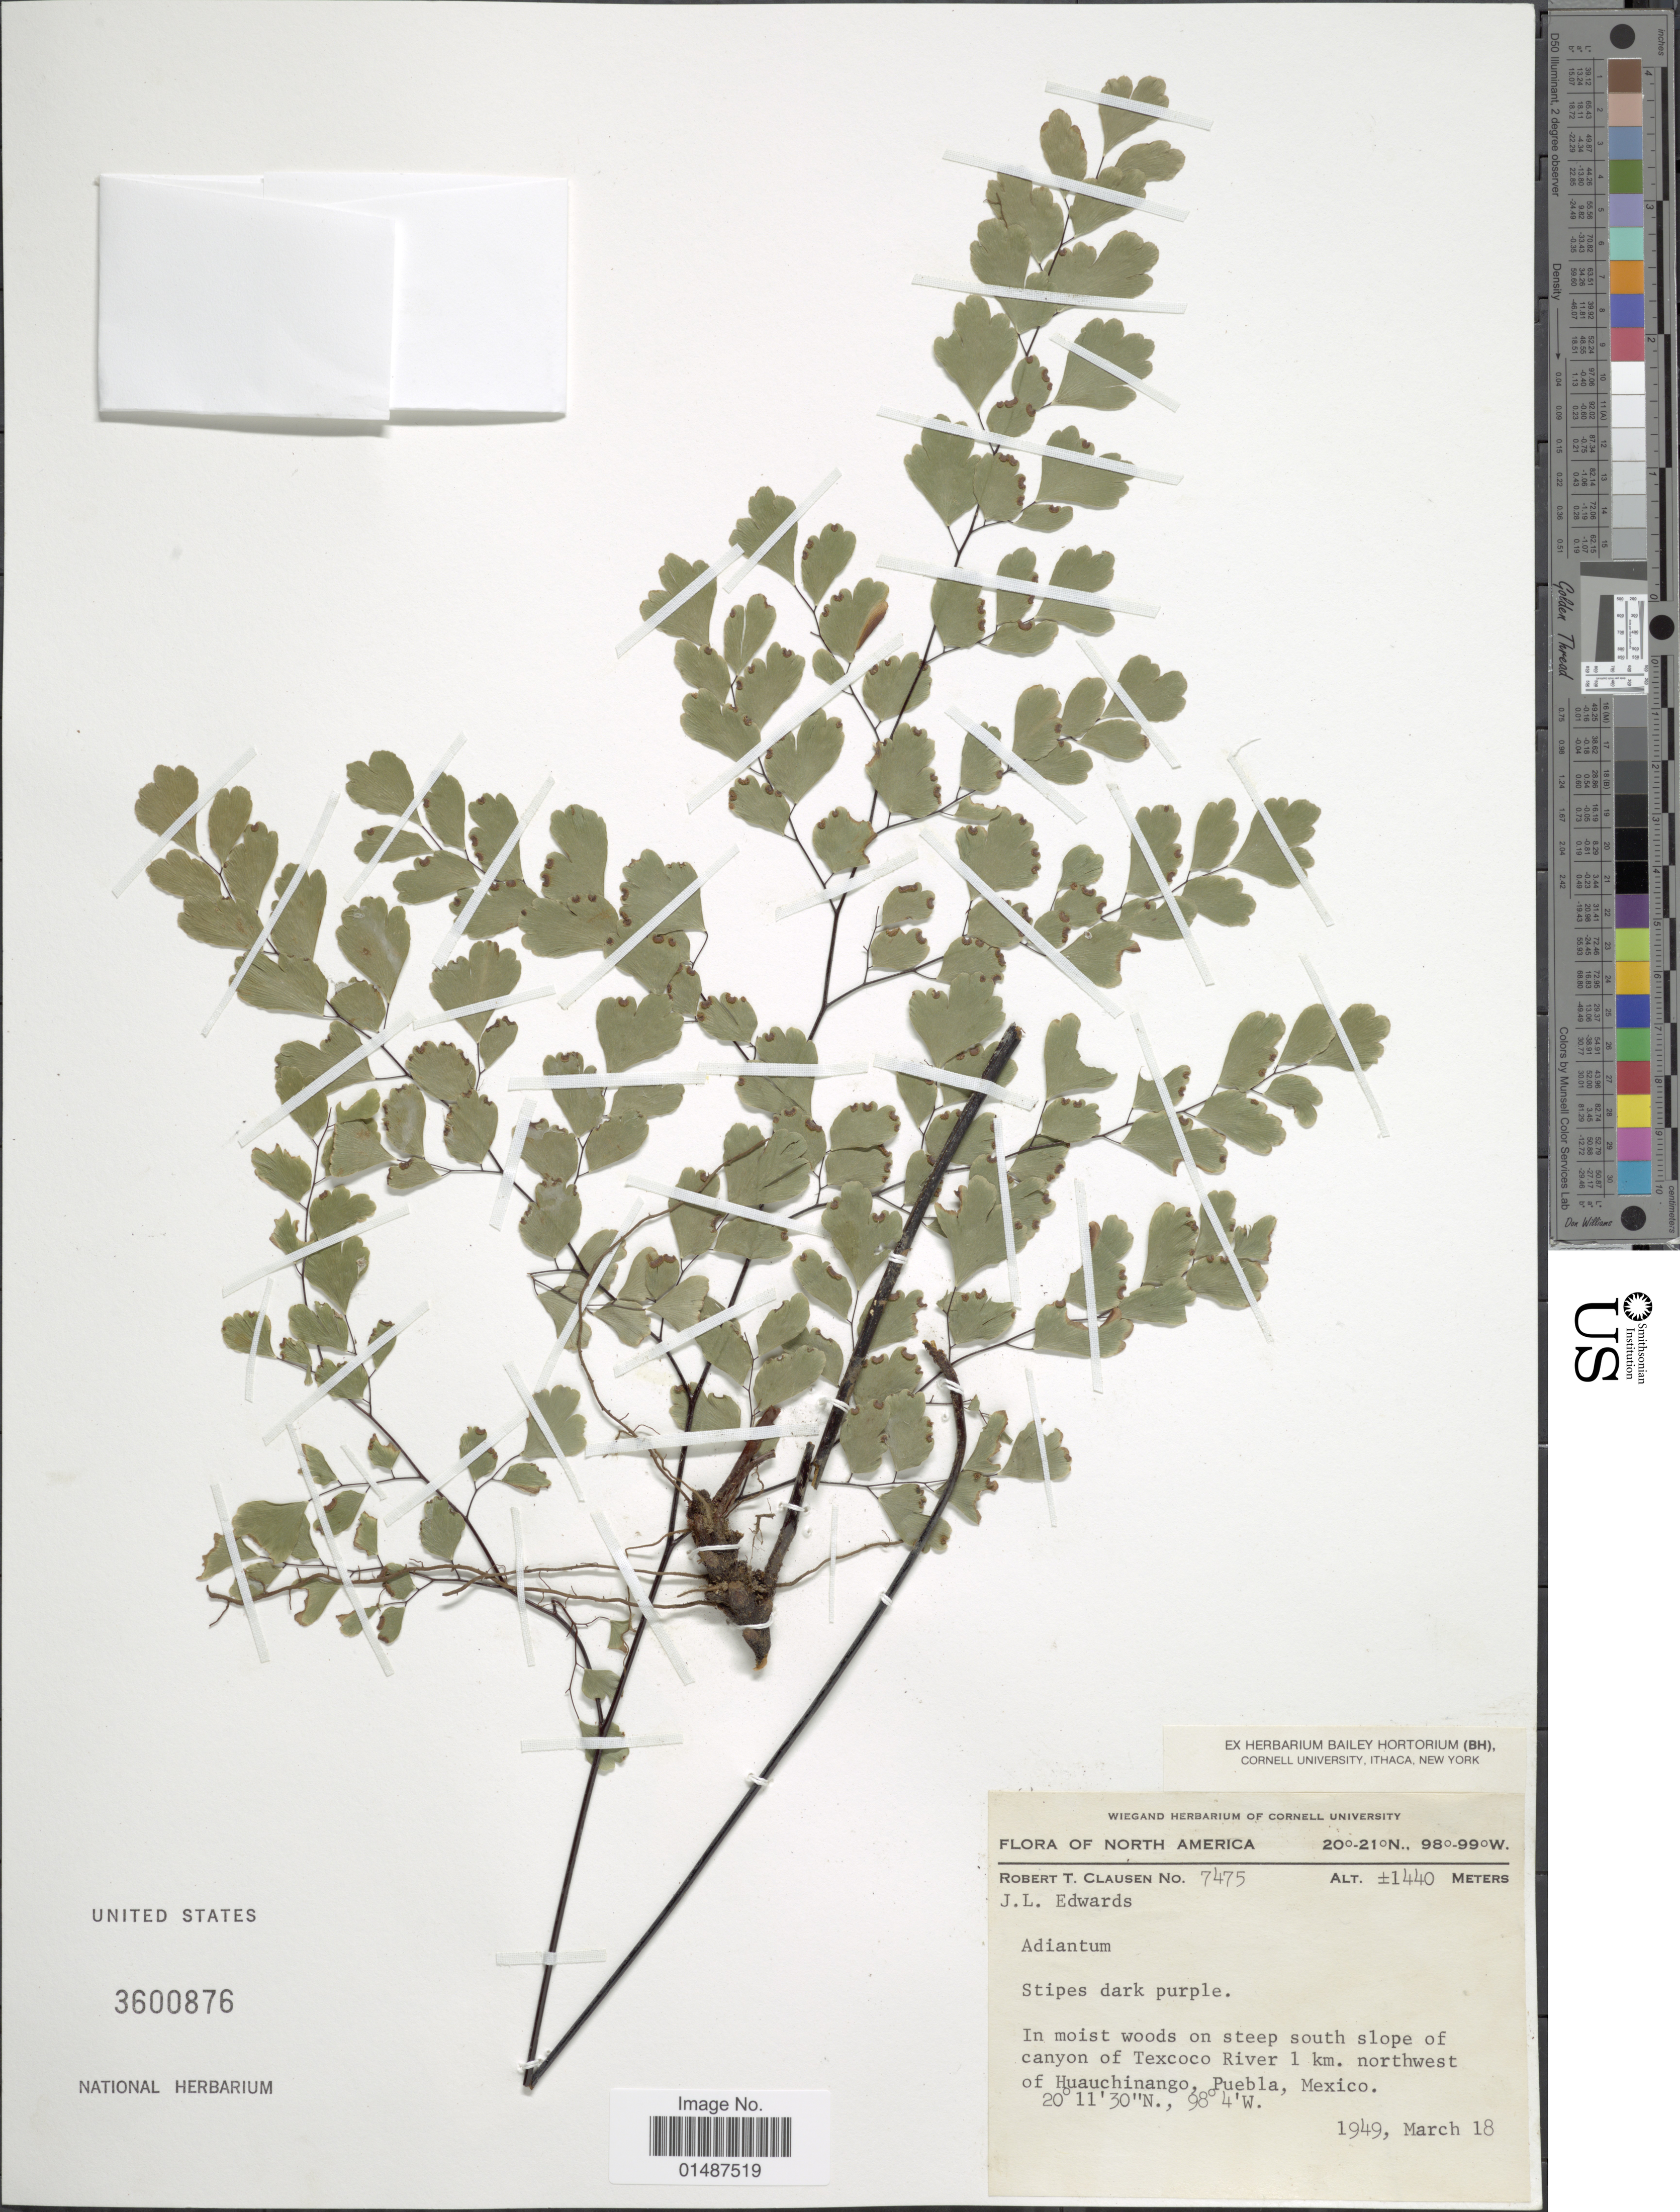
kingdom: Plantae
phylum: Tracheophyta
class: Polypodiopsida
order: Polypodiales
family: Pteridaceae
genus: Adiantum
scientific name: Adiantum andicola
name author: Liebm.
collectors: R. T. Clausen & J. Edwards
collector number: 7475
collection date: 1949-03-18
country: Mexico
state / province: Puebla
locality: In moist woods on steep south slope of canyon of Texcoco river 1 km. northwest of Huauchinango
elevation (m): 1440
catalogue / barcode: US 3600876